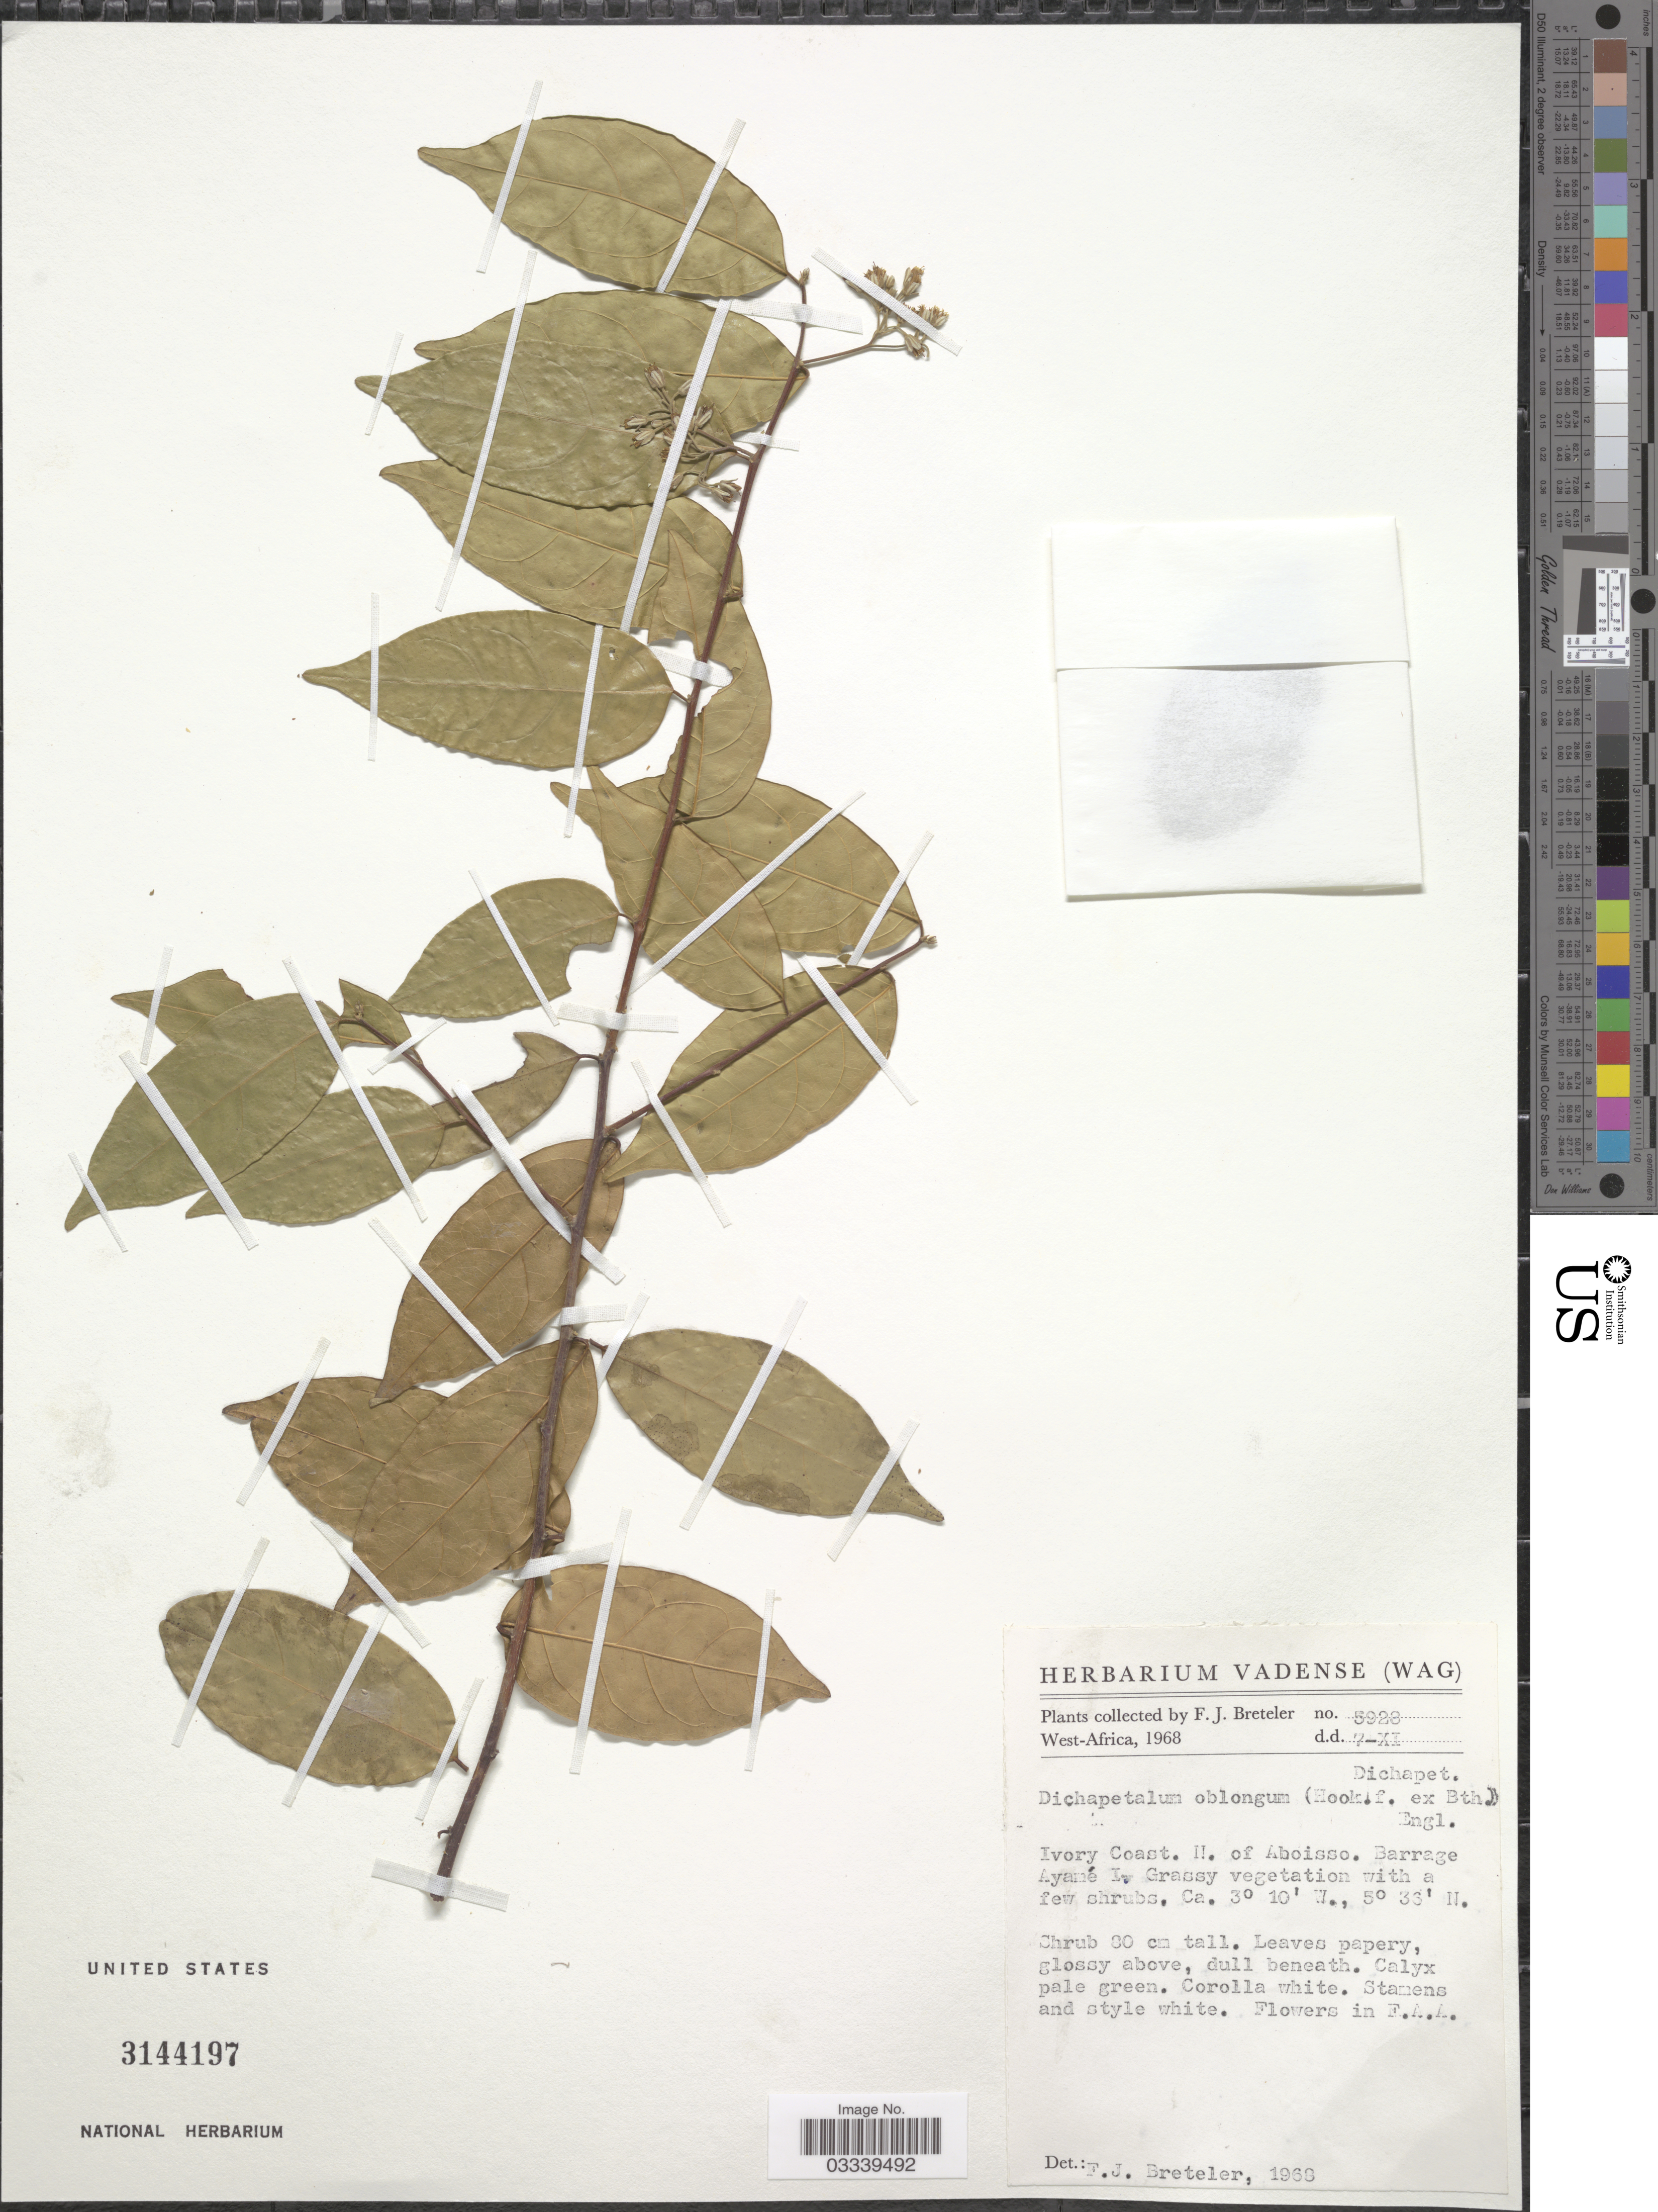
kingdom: Plantae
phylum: Tracheophyta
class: Magnoliopsida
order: Malpighiales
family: Dichapetalaceae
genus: Dichapetalum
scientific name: Dichapetalum oblongum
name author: (Hook. f.) Engl.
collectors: F. J. Breteler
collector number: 5928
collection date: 1968-11-07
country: Ivory Coast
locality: West-Africa. N. of Aboisso. Barrage Ayamé I.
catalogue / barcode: US 3144197